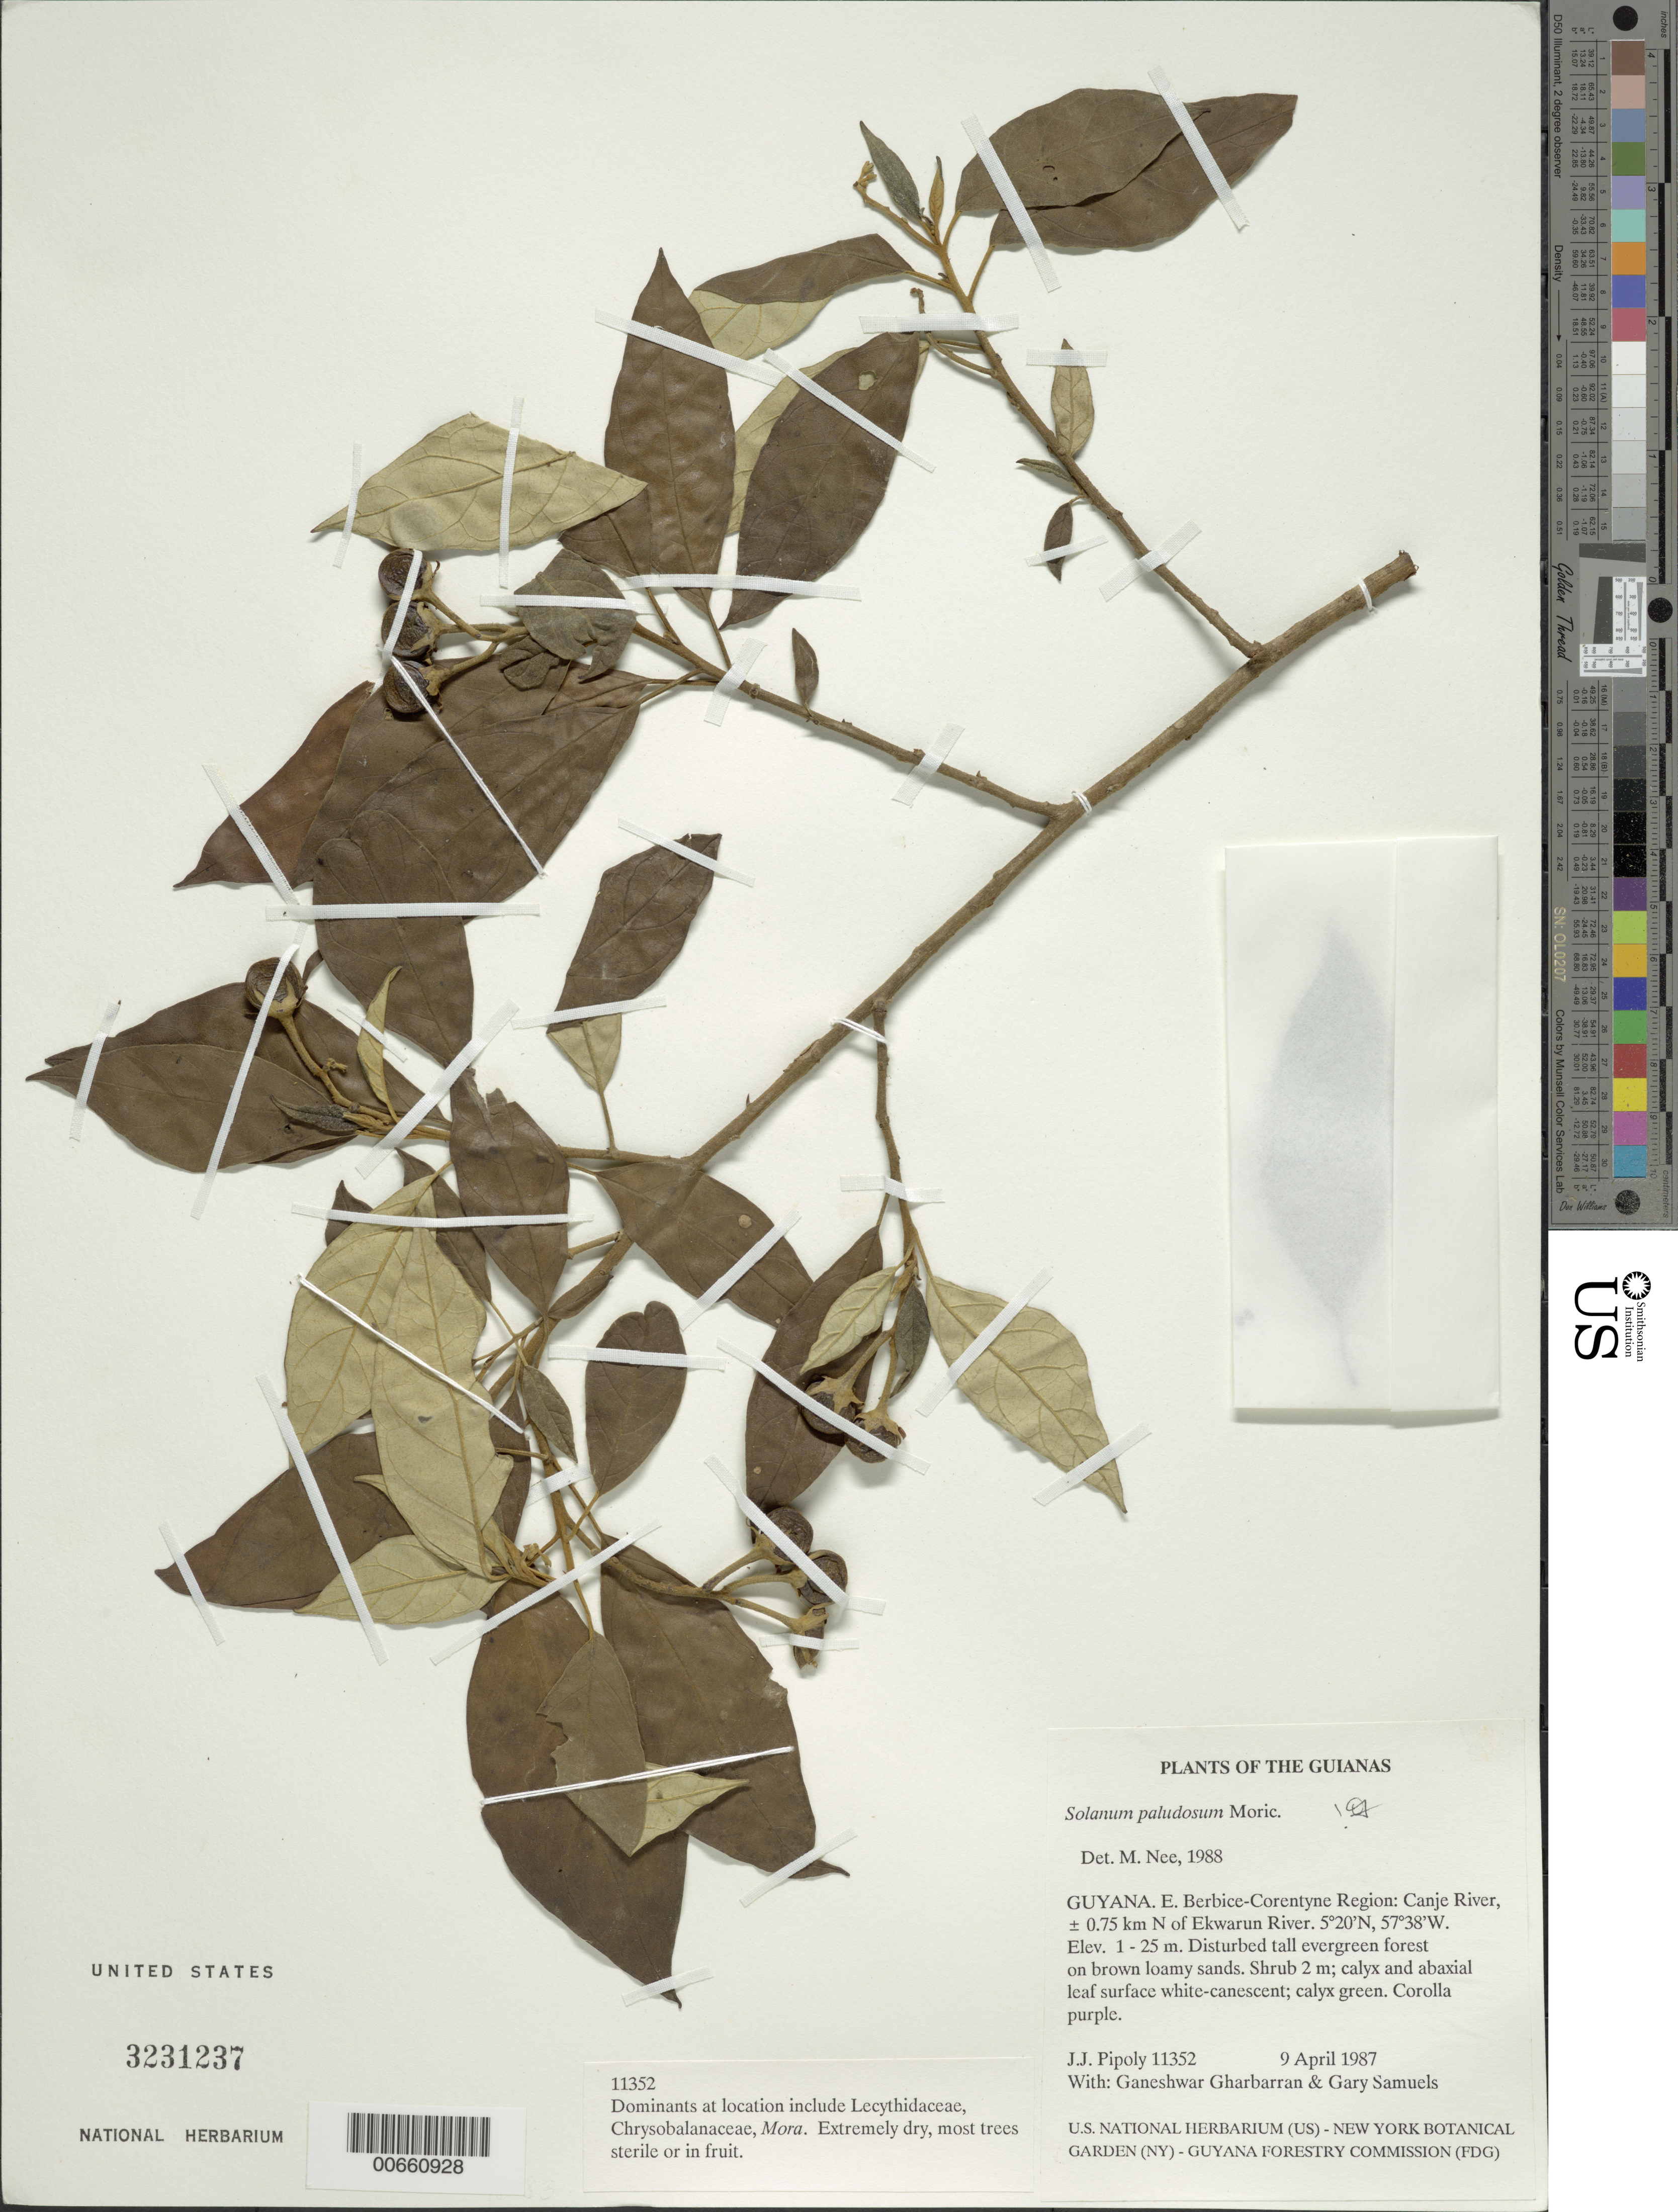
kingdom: Plantae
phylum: Tracheophyta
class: Magnoliopsida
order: Solanales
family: Solanaceae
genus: Solanum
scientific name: Solanum paludosum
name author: Moric.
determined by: Nee, Michael H.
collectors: J. J. Pipoly, G. Gharbarran & G. Samuels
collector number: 11352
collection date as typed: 4 Apr 1987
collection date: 1987-04-04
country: Guyana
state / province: E. Berbice-Corentyne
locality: Canje River, ± 0.75 km N of Ekwarun River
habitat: Disturbed tall evergreen forest on brown loamy sands. Extremely dry, most trees sterile or in fruit.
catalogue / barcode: US 3231237